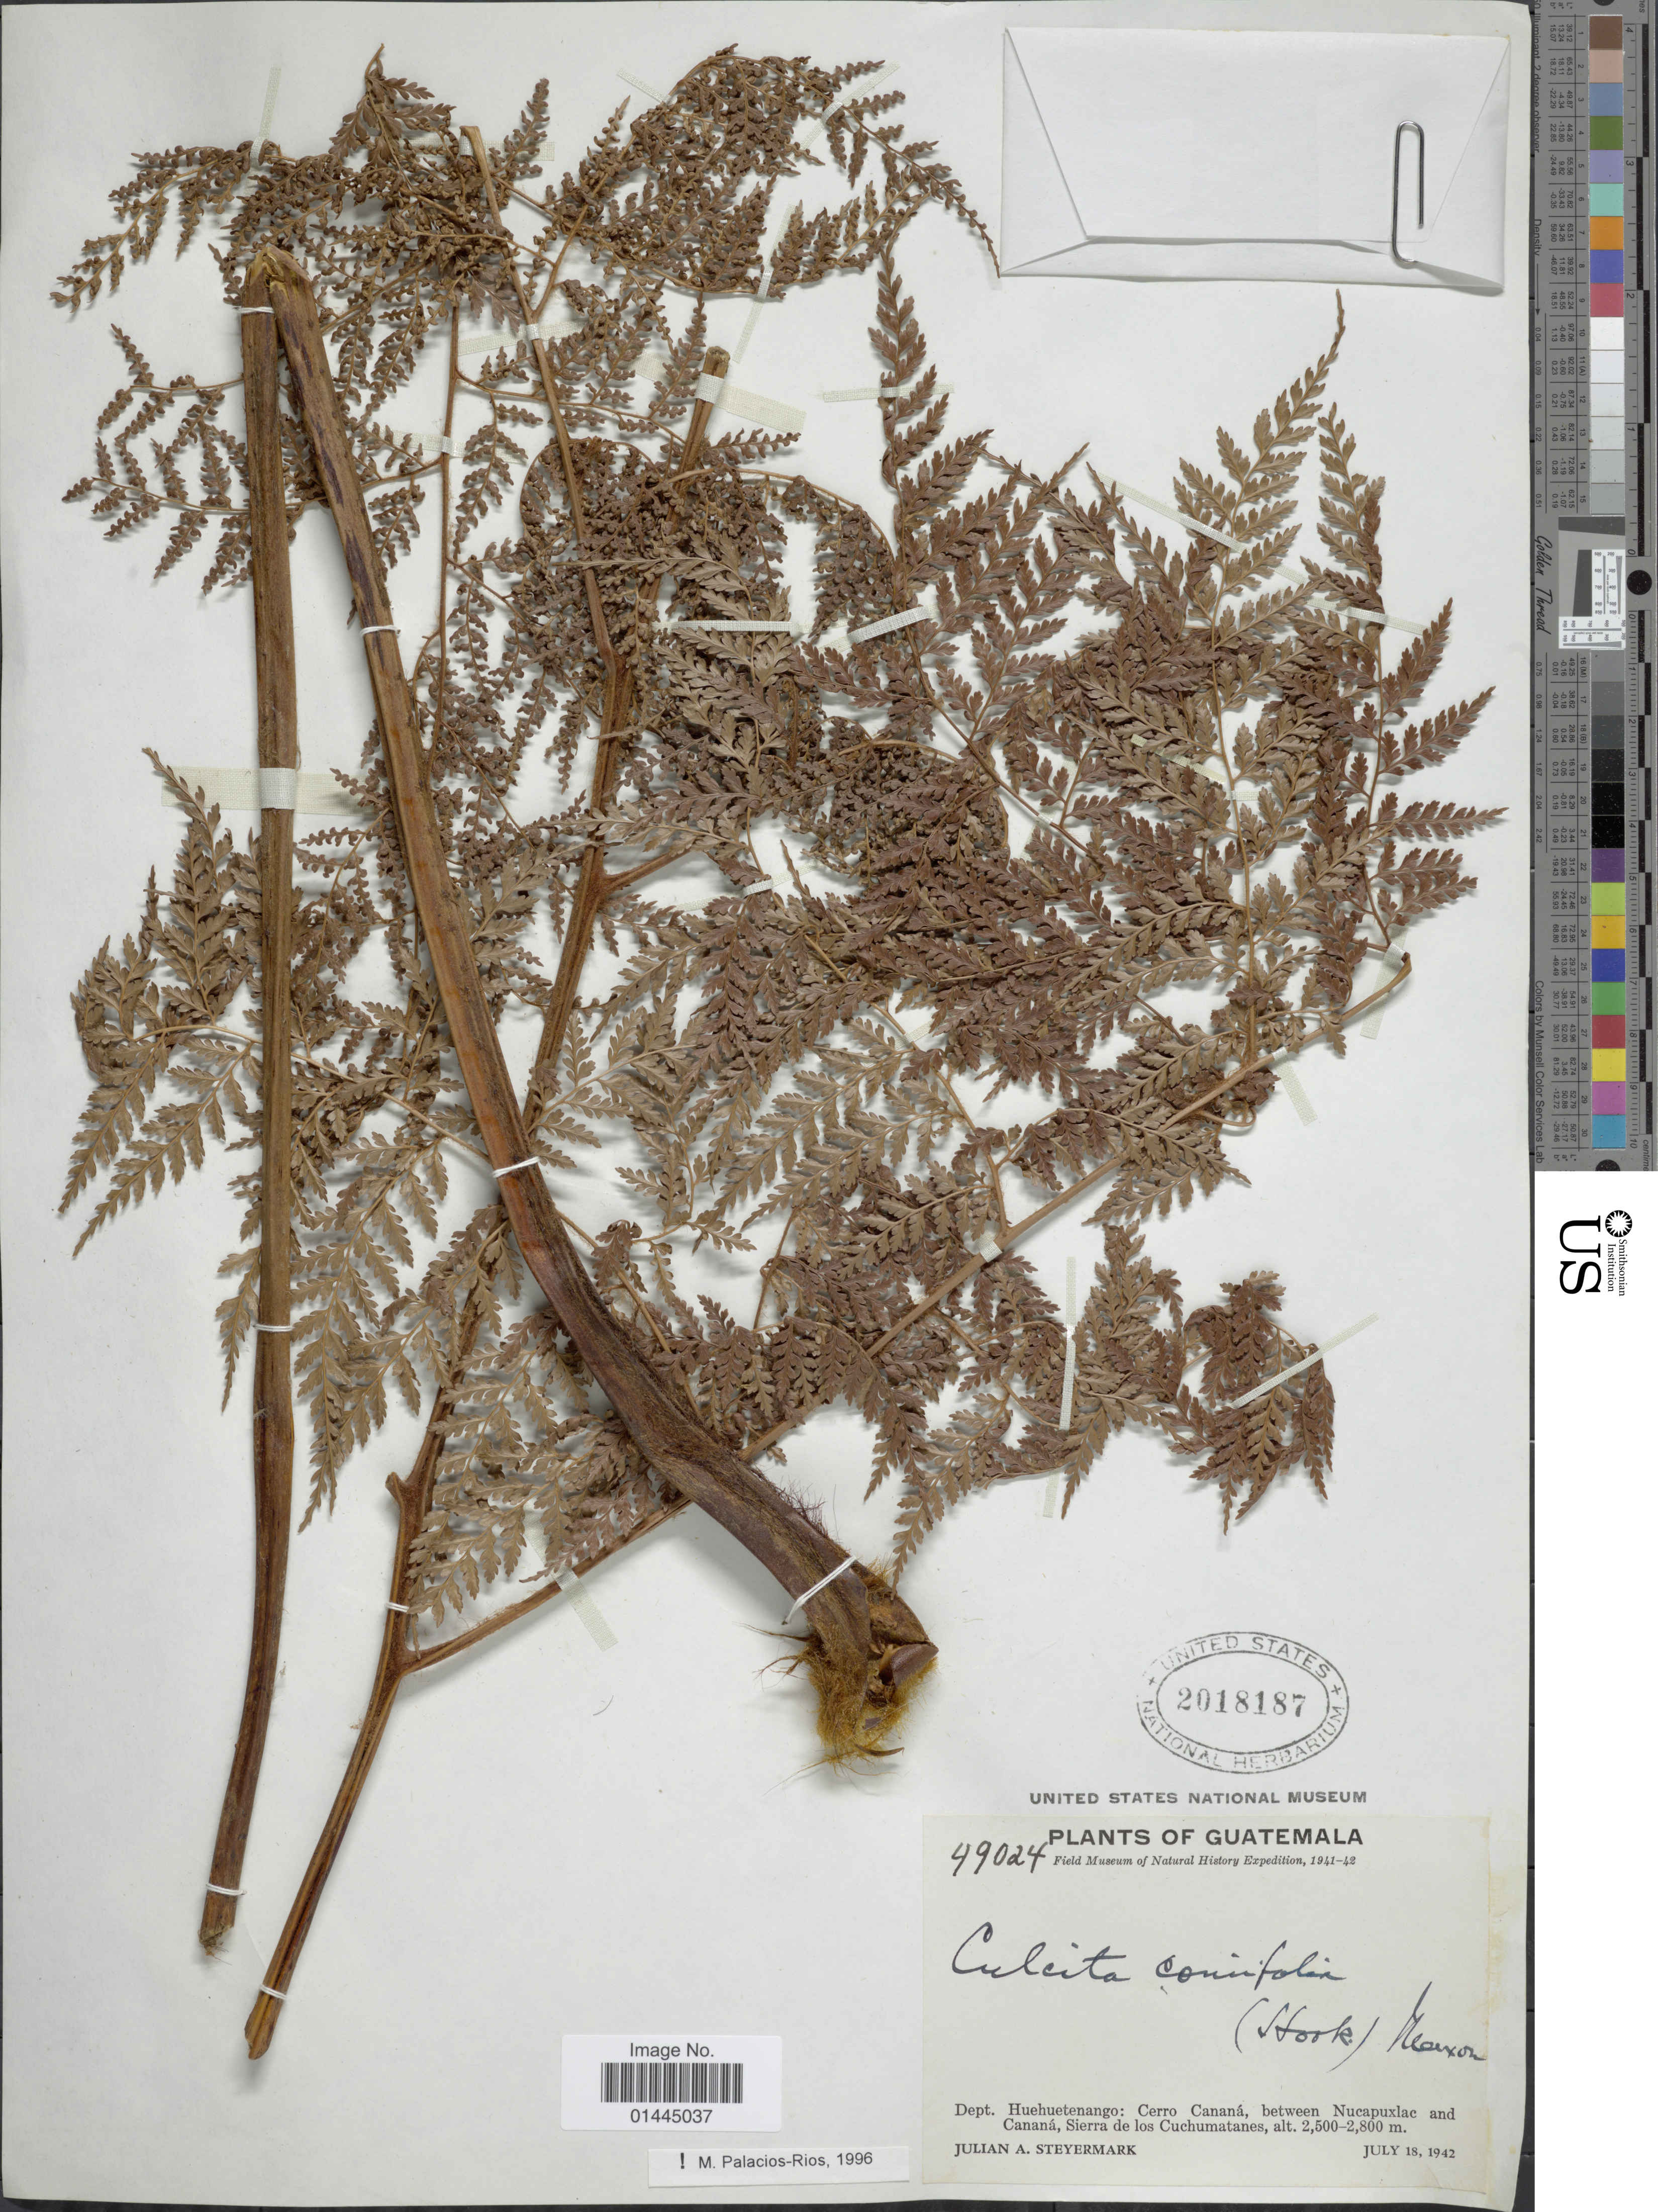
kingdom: Plantae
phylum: Tracheophyta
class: Polypodiopsida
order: Cyatheales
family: Culcitaceae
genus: Culcita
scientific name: Culcita coniifolia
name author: (Hook.) Maxon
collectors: J. Steyermark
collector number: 49024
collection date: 1942-07-18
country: Guatemala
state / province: Huehuetenango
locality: Cerro Canana, between Nucapuxlac and Canana, Sierra de los Cuchumatanes.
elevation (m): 2500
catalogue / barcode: US 2018187